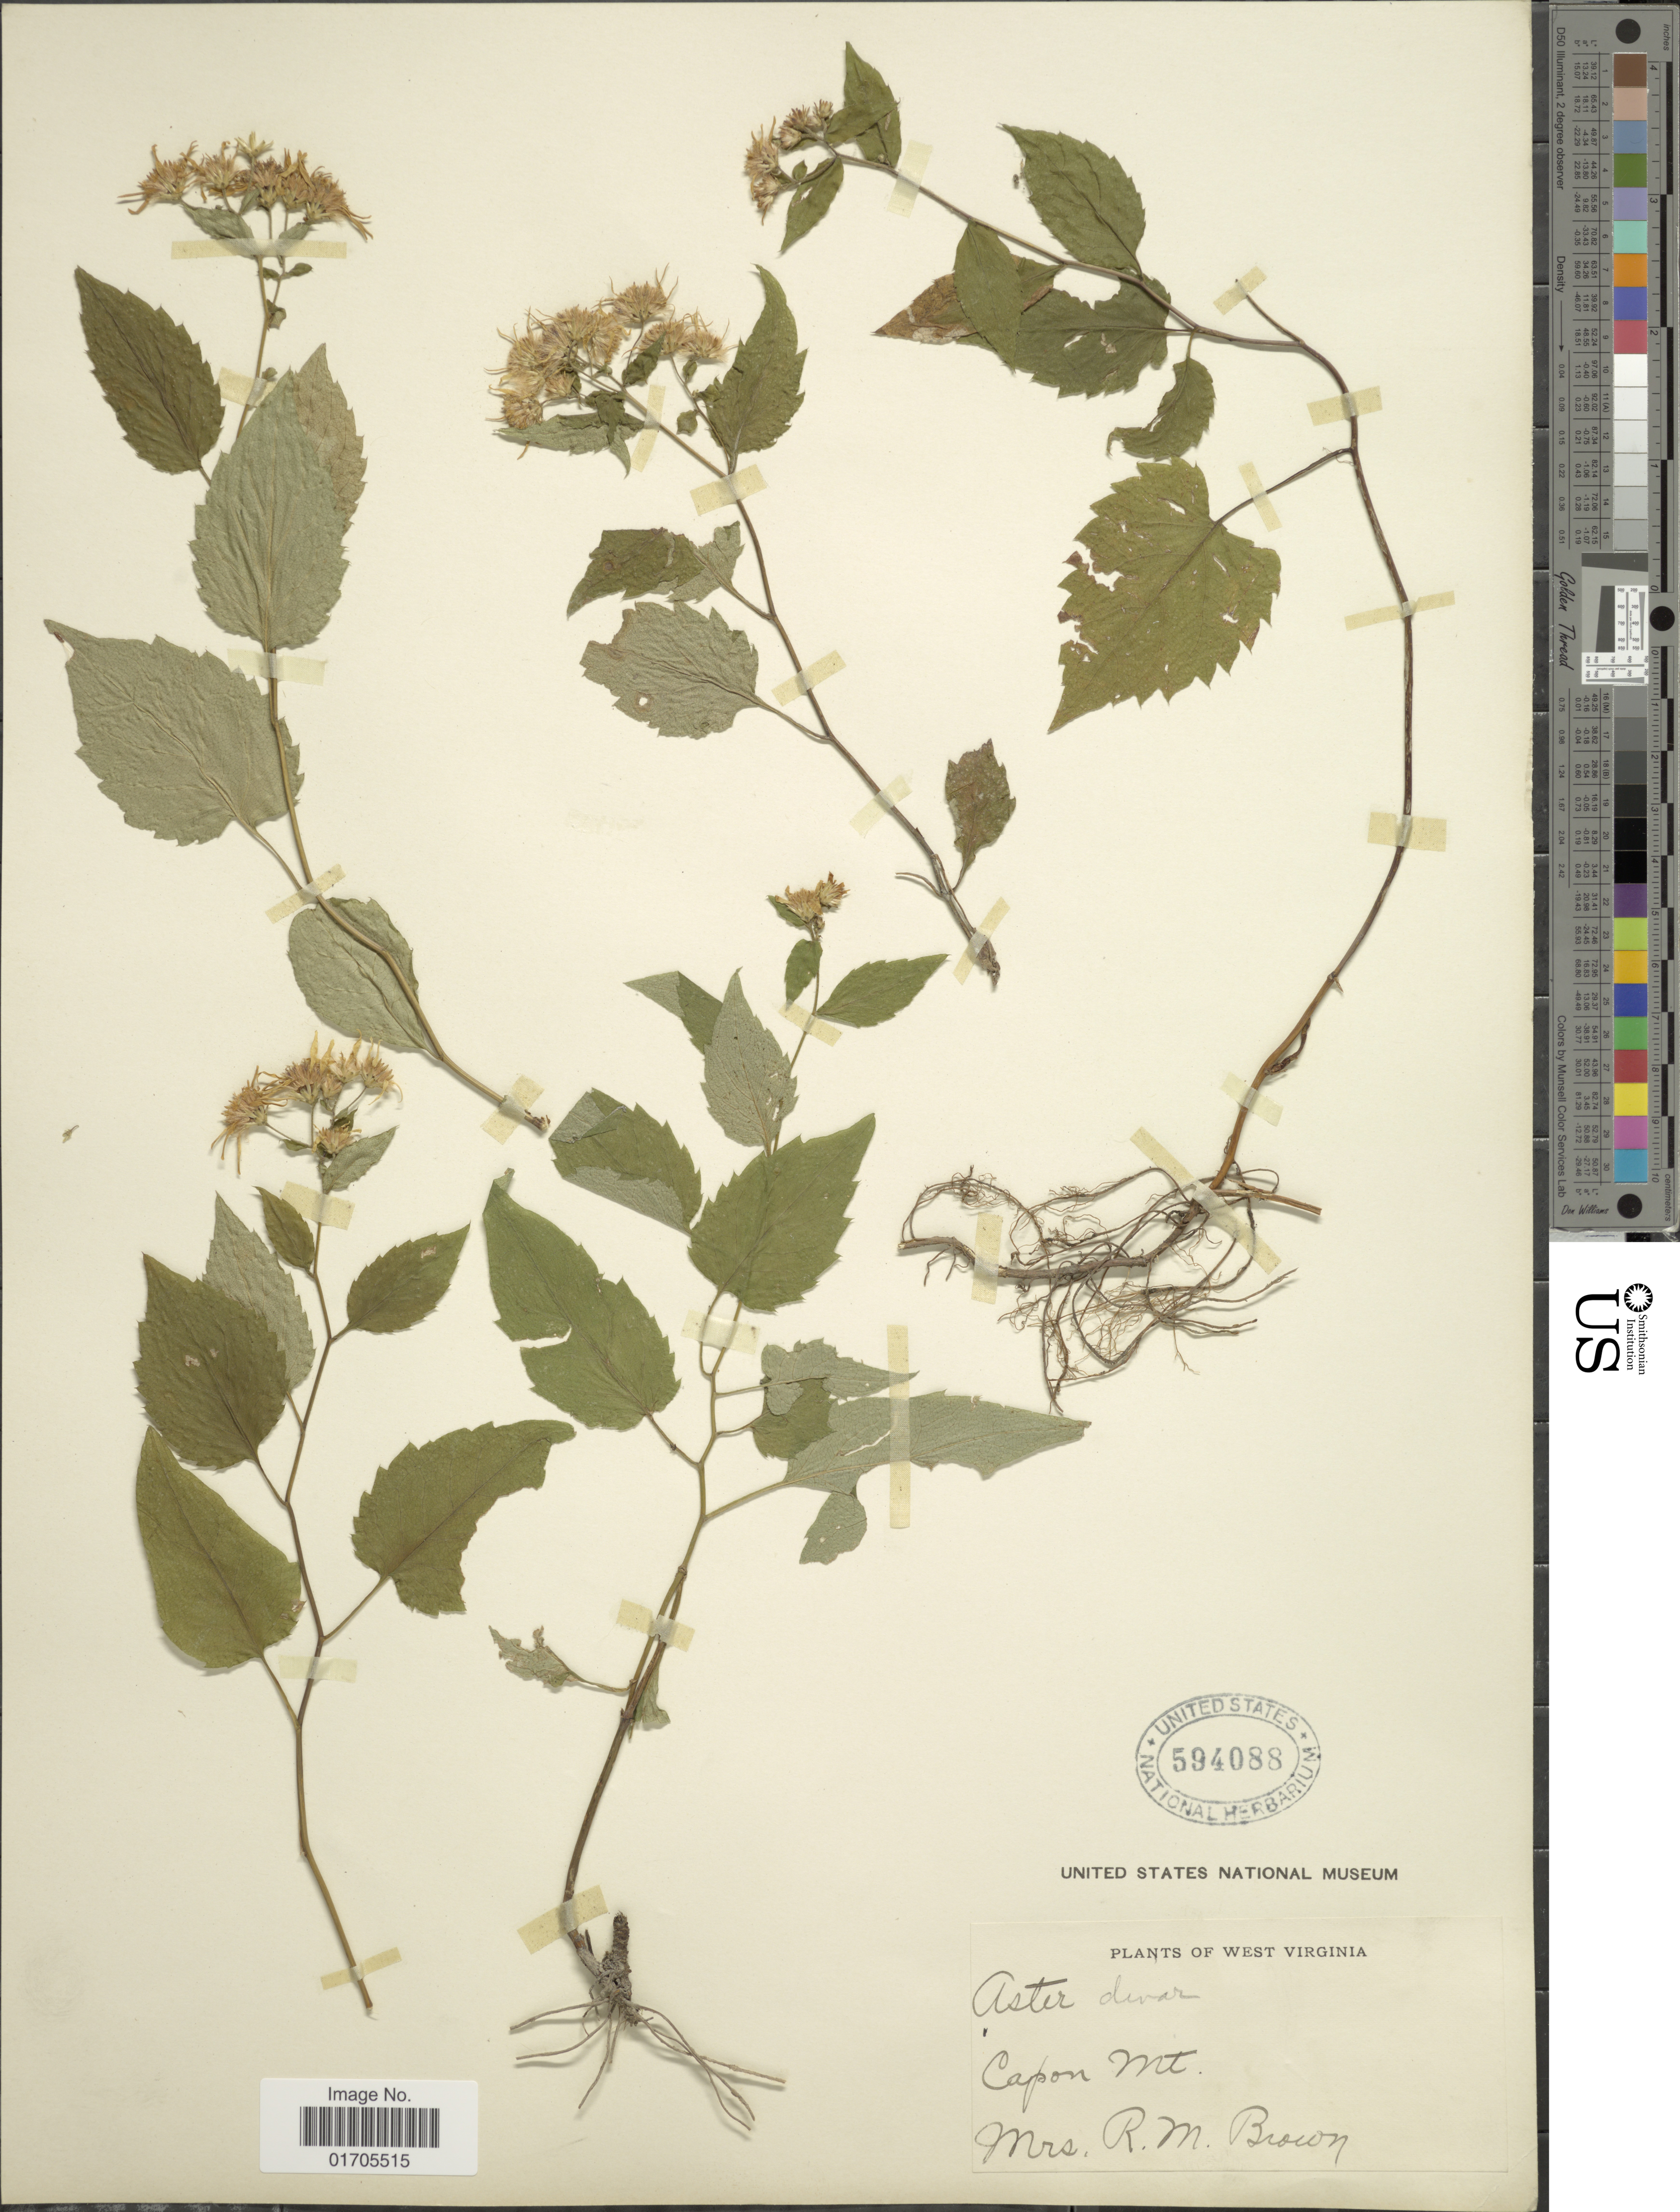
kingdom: Plantae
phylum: Tracheophyta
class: Magnoliopsida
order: Asterales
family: Asteraceae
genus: Eurybia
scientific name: Eurybia divaricata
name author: (L.) G.L. Nesom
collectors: R. Brown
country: United States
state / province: West Virginia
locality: West Virginia. Capon Mt.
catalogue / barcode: US 594088